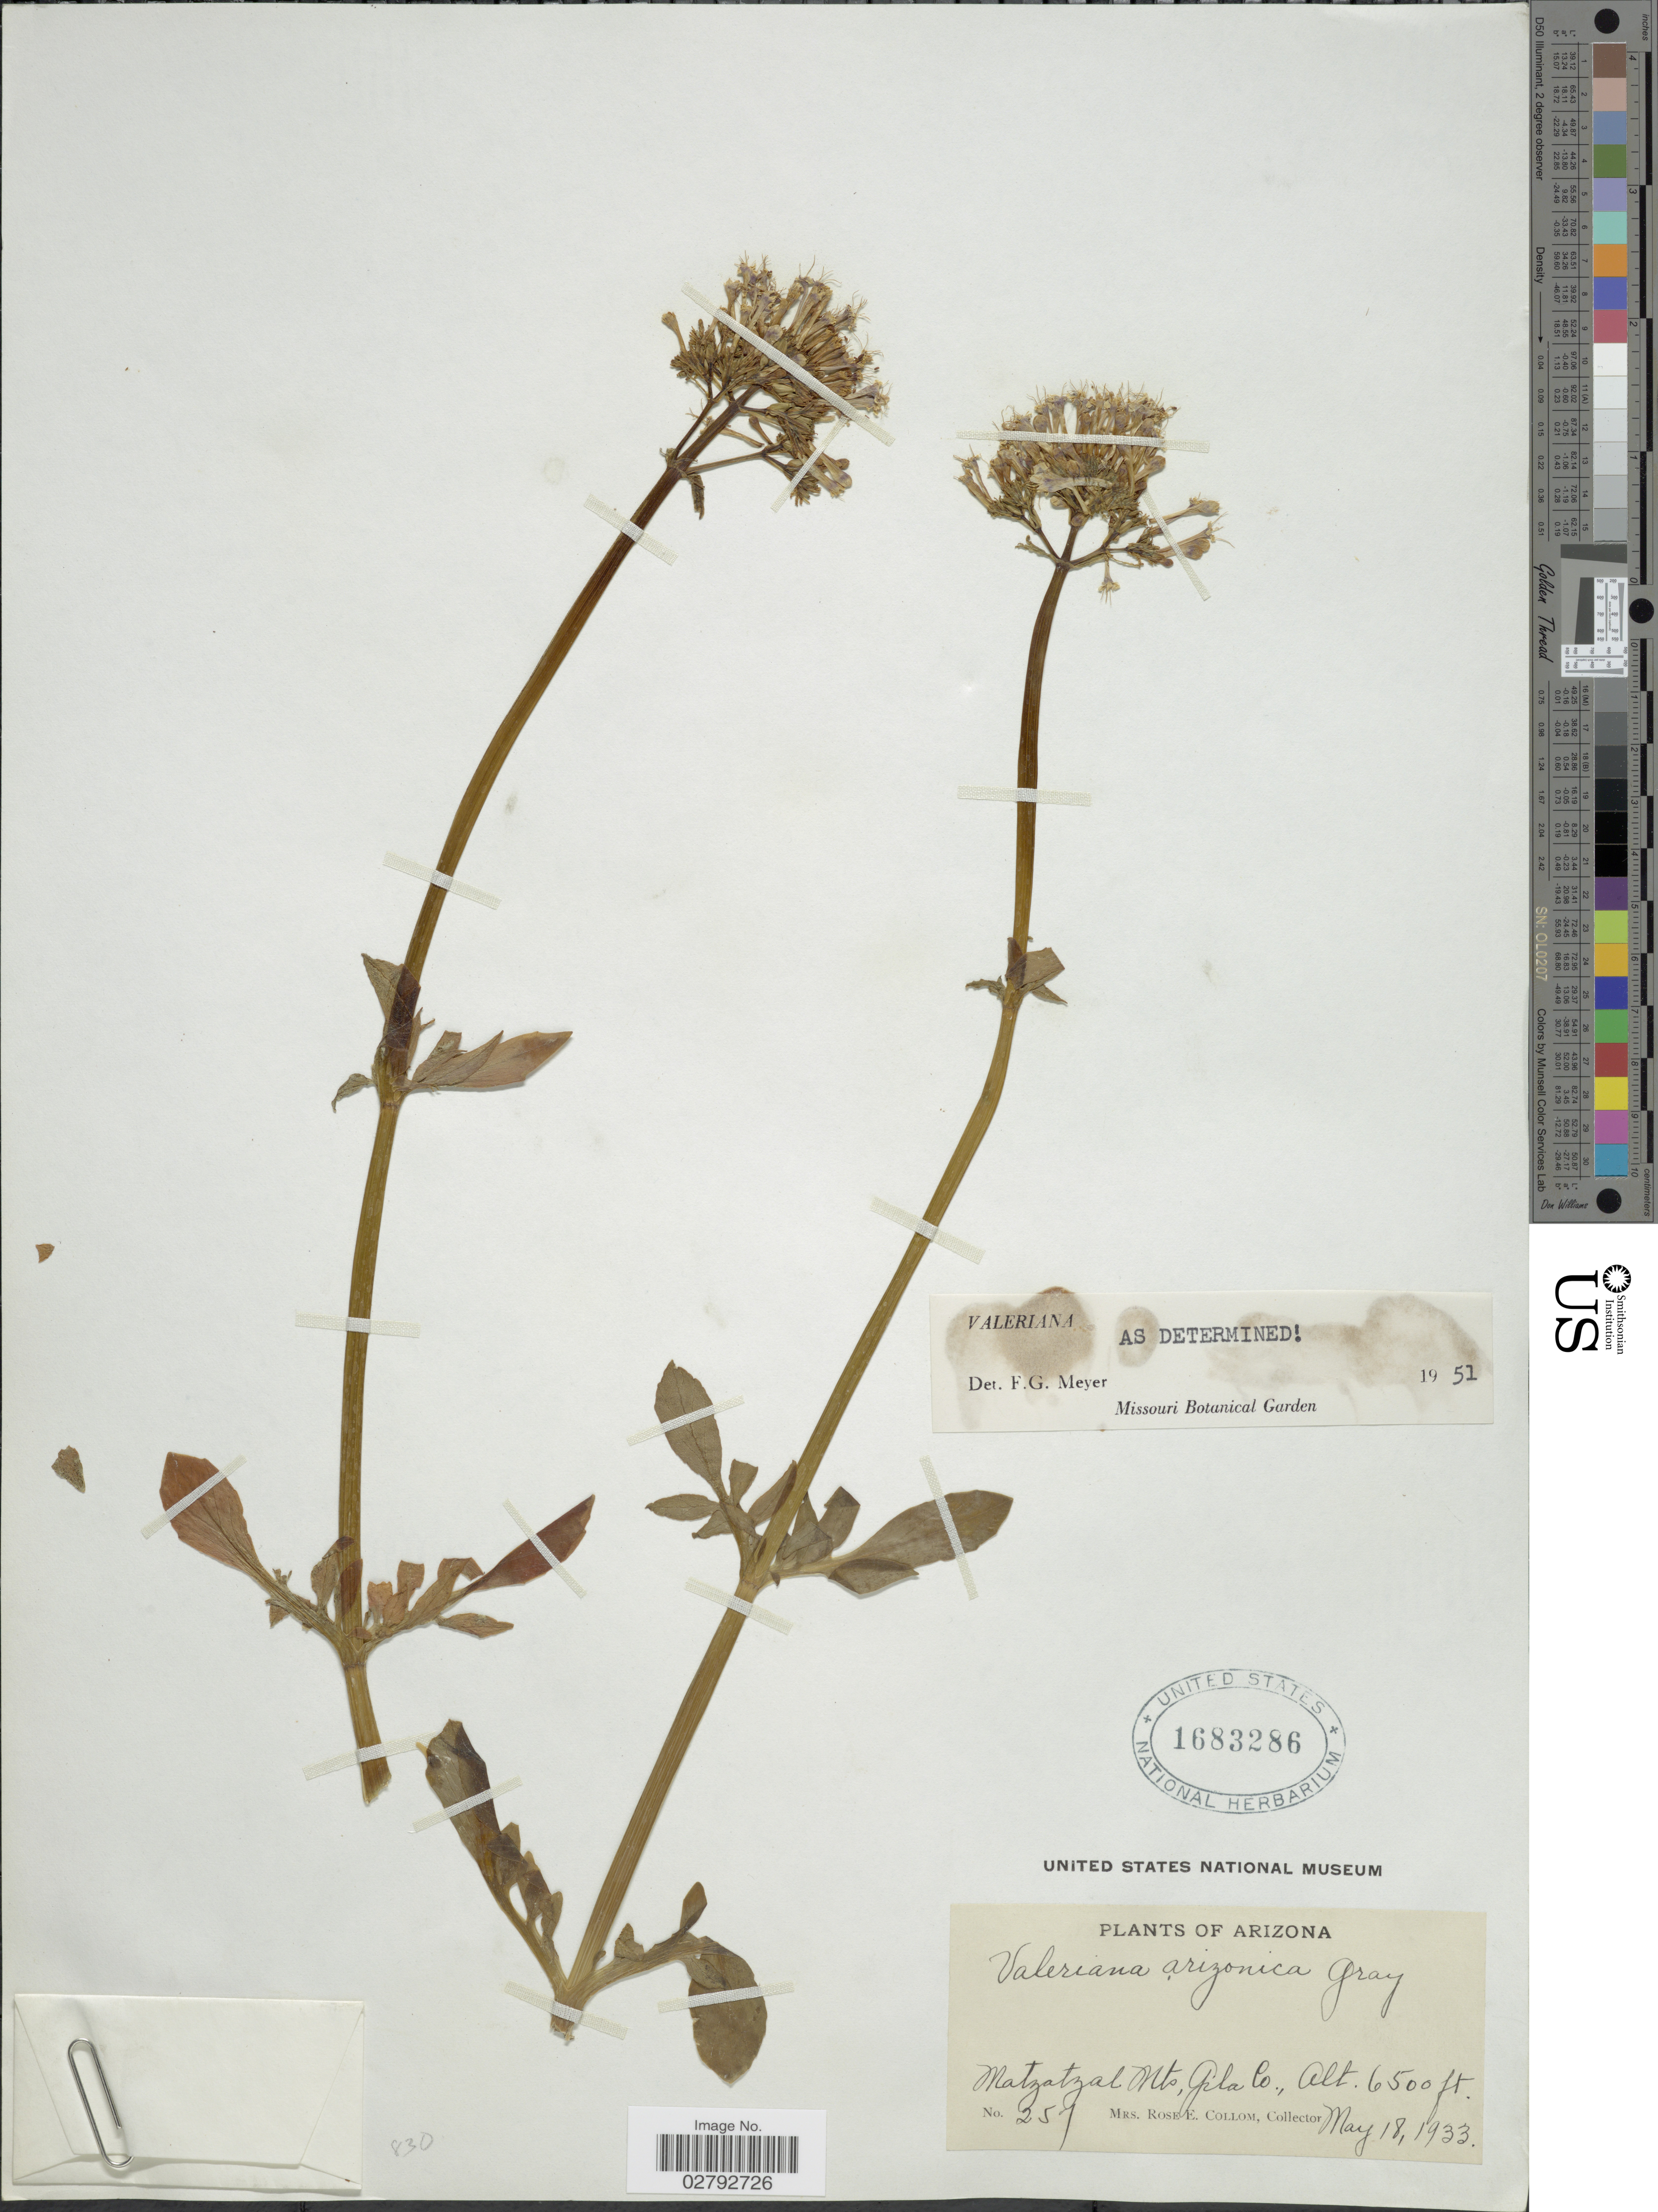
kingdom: Plantae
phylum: Tracheophyta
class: Magnoliopsida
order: Dipsacales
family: Caprifoliaceae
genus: Valeriana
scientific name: Valeriana arizonica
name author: A. Gray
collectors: R. E. Collom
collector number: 257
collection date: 1933-05-18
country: United States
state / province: Arizona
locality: Matzatzal Mts, Gila Co.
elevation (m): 1981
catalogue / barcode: US 1683286